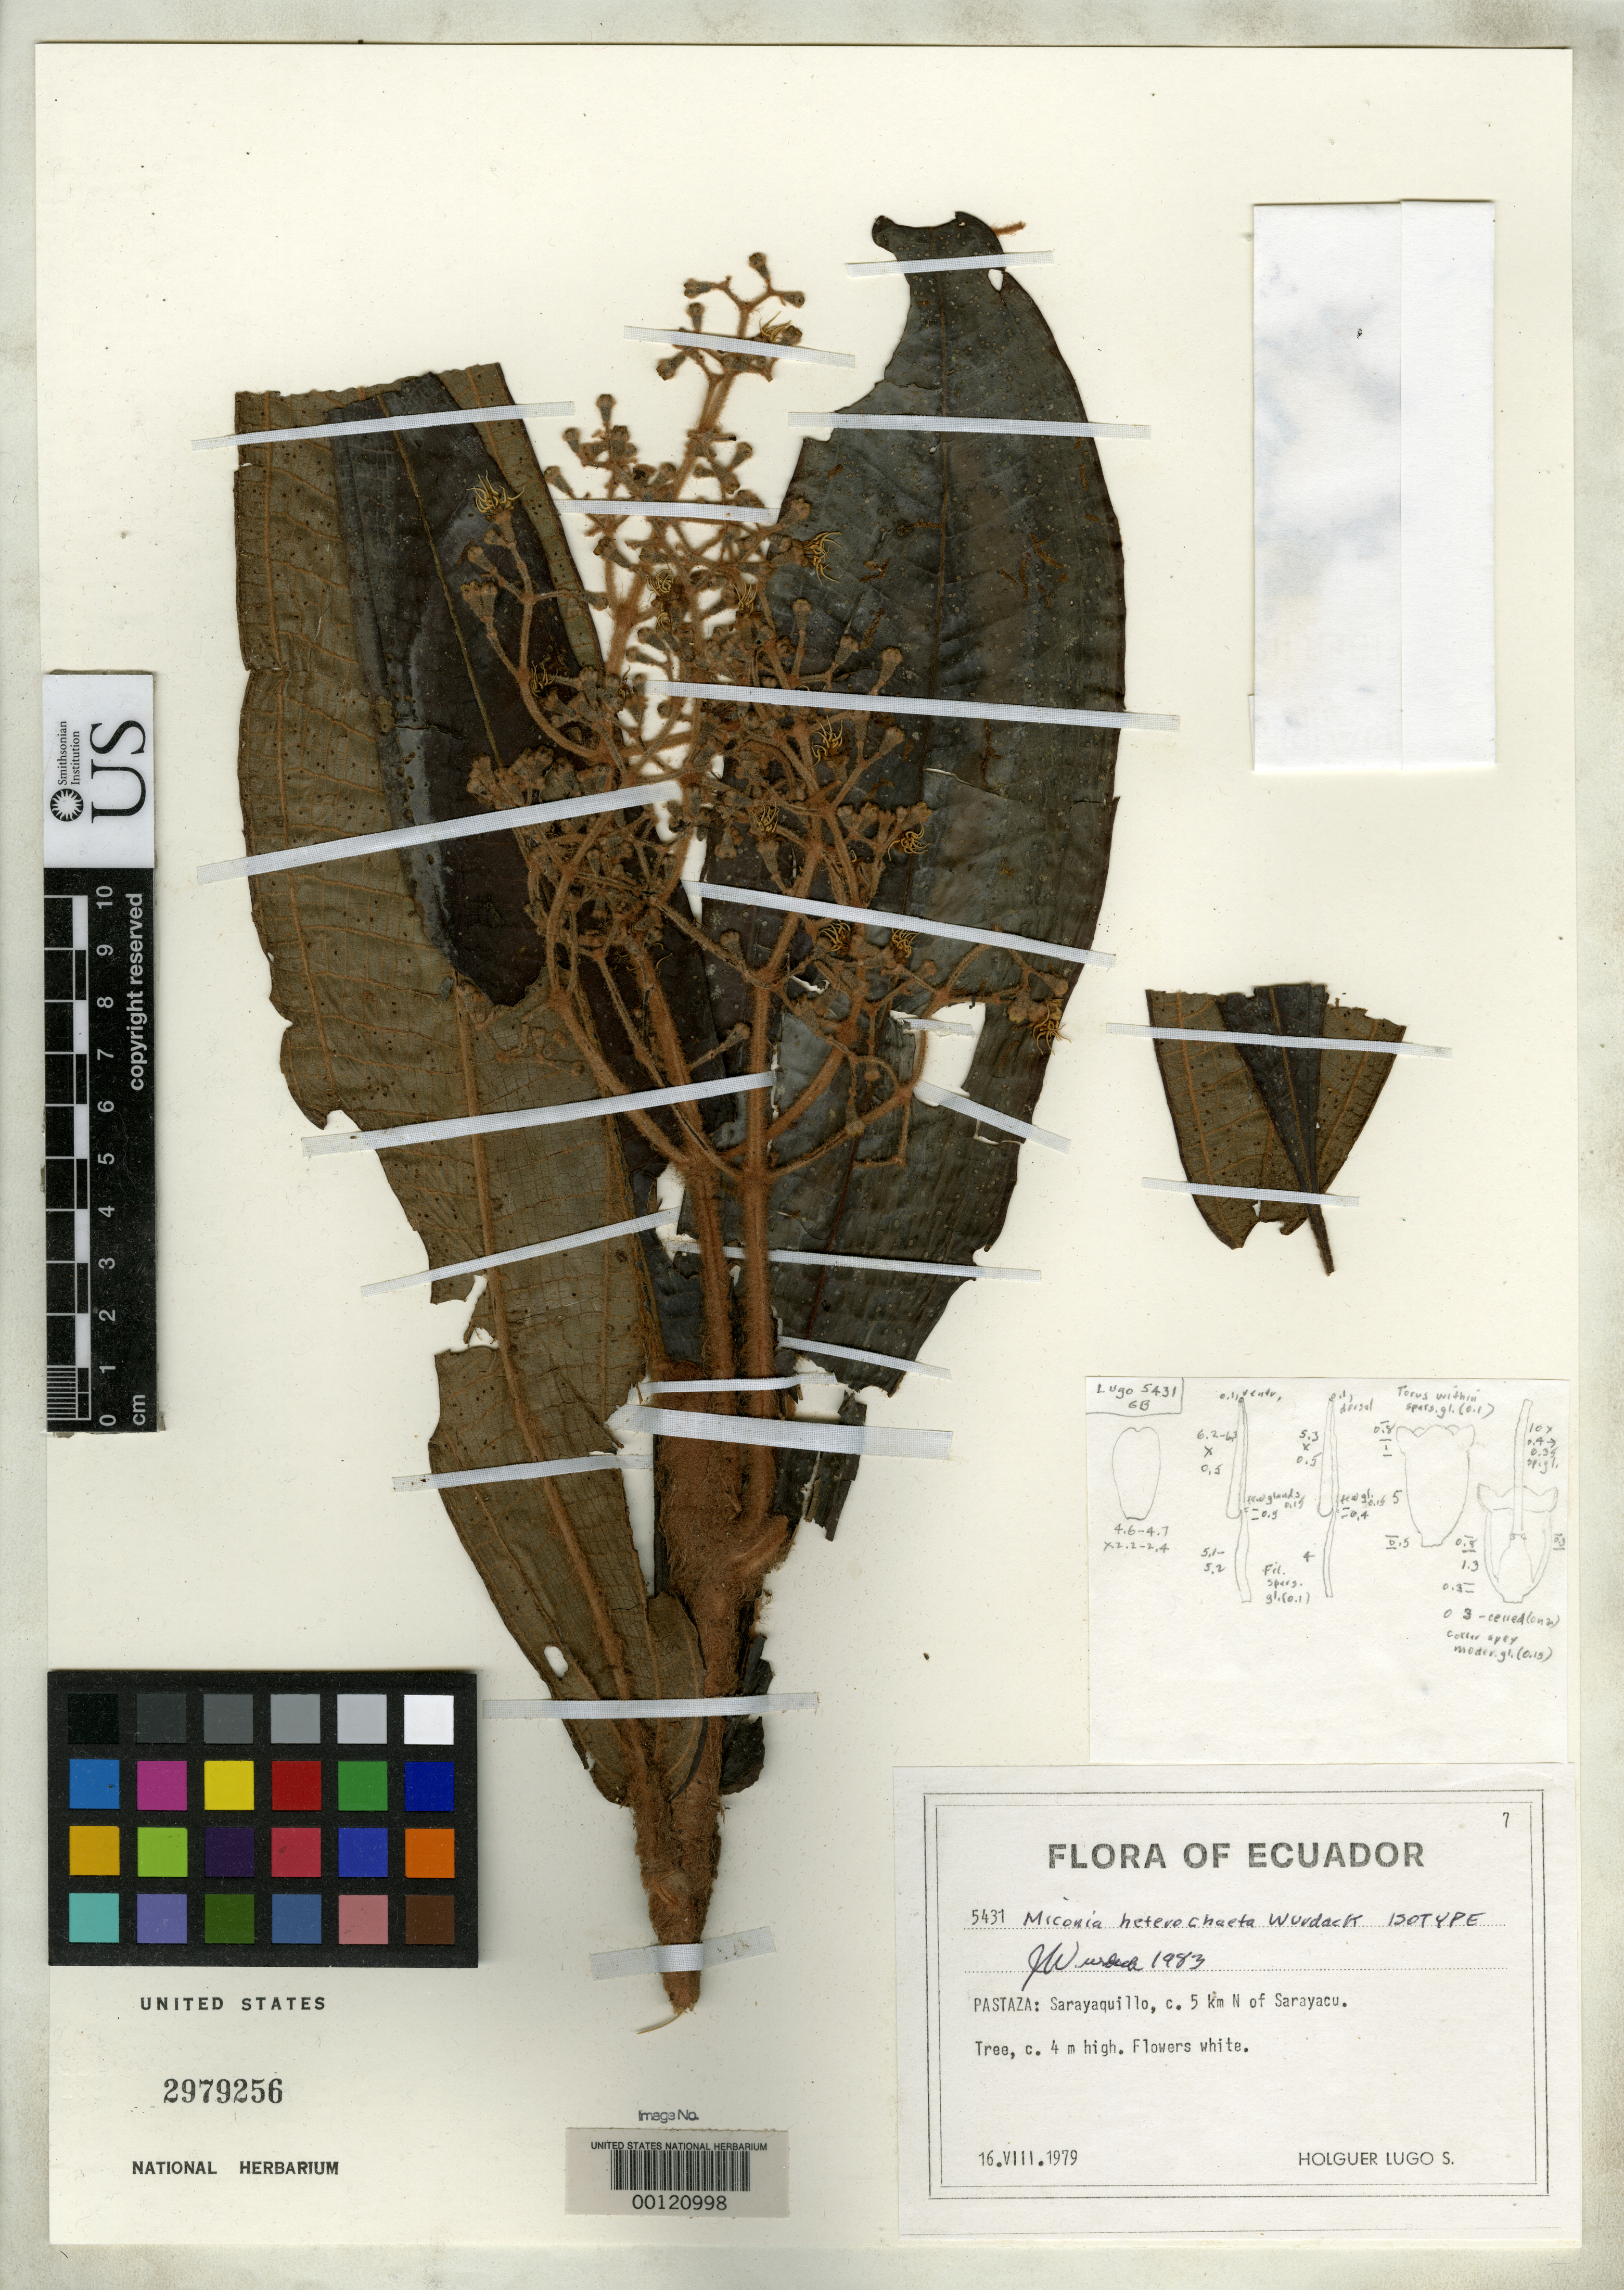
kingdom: Plantae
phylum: Tracheophyta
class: Magnoliopsida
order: Myrtales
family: Melastomataceae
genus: Miconia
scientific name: Miconia heterochaeta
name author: Wurdack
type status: Isotype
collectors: H. Lugo S.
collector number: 5431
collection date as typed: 16 Aug 1979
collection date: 1979-08-16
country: Ecuador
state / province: Pastaza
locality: Sarayaquillo, 5 km N of Sarayacu.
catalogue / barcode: US 2979256